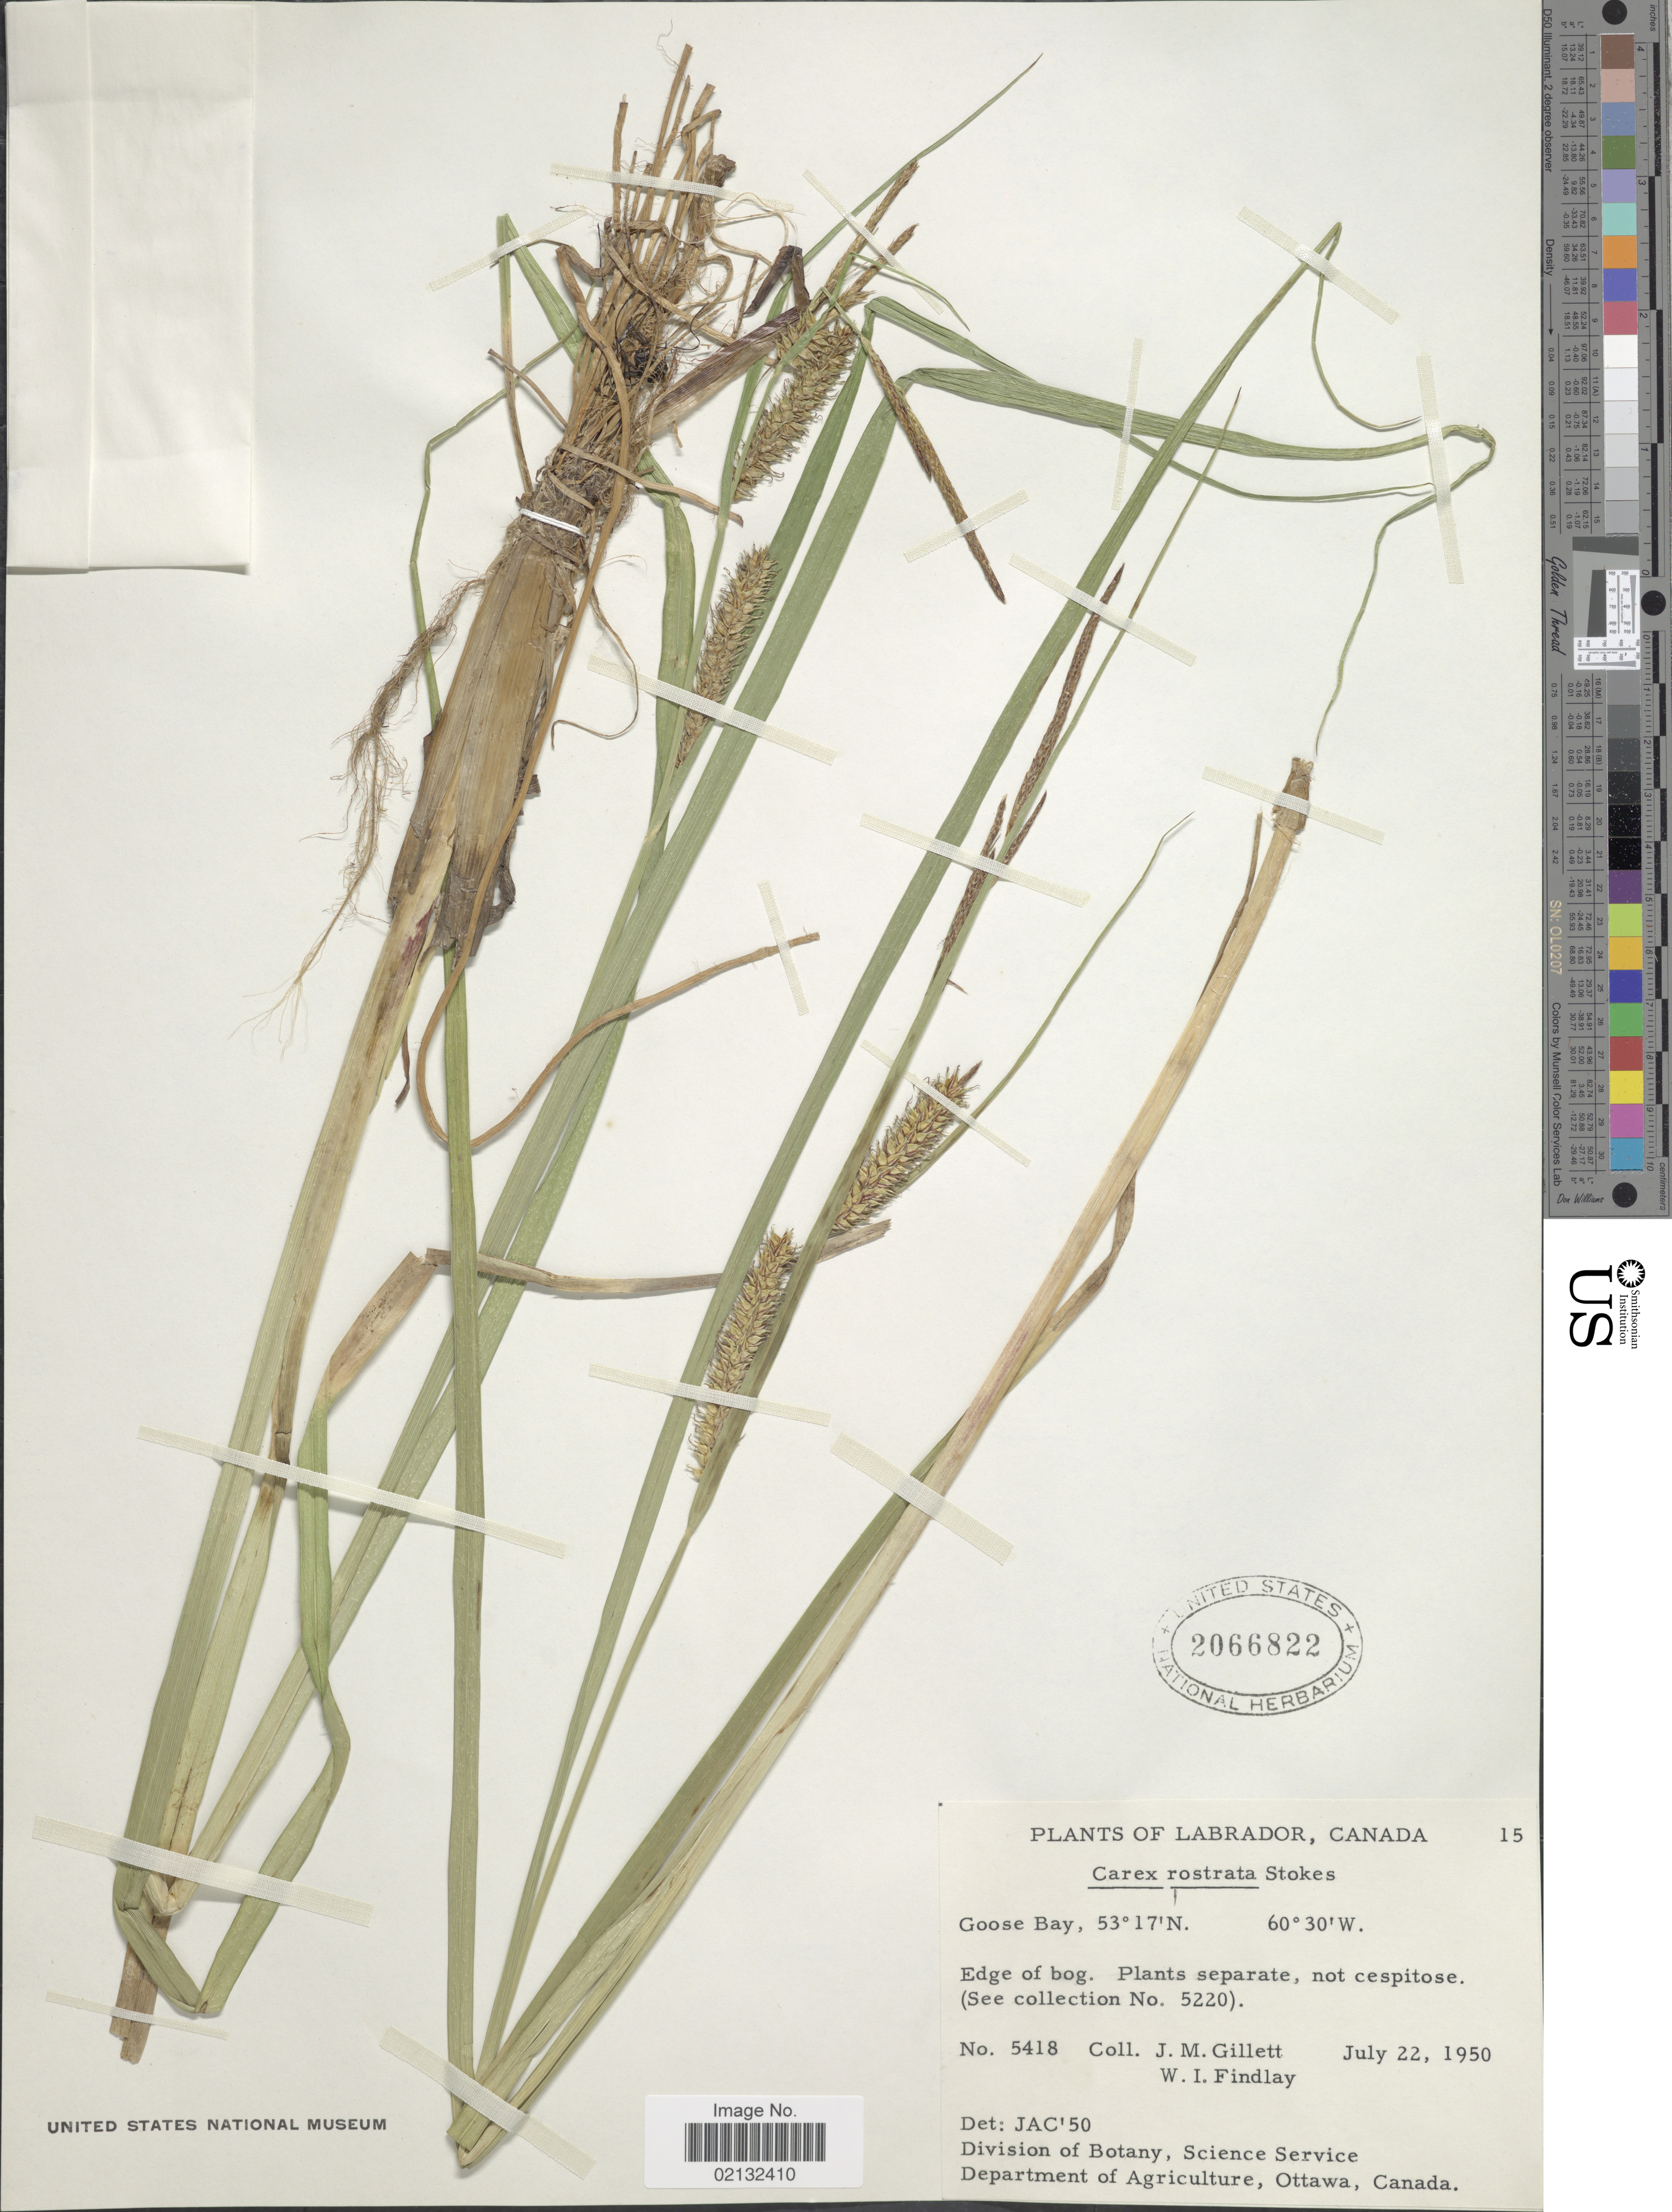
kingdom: Plantae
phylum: Tracheophyta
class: Liliopsida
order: Poales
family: Cyperaceae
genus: Carex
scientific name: Carex rostrata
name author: Stokes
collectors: J. M. Gillett & W. Findlay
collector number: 5418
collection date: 1950-07-22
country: Canada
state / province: Newfoundland and Labrador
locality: Labrador, edge of bog, Goose Bay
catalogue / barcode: US 2066822